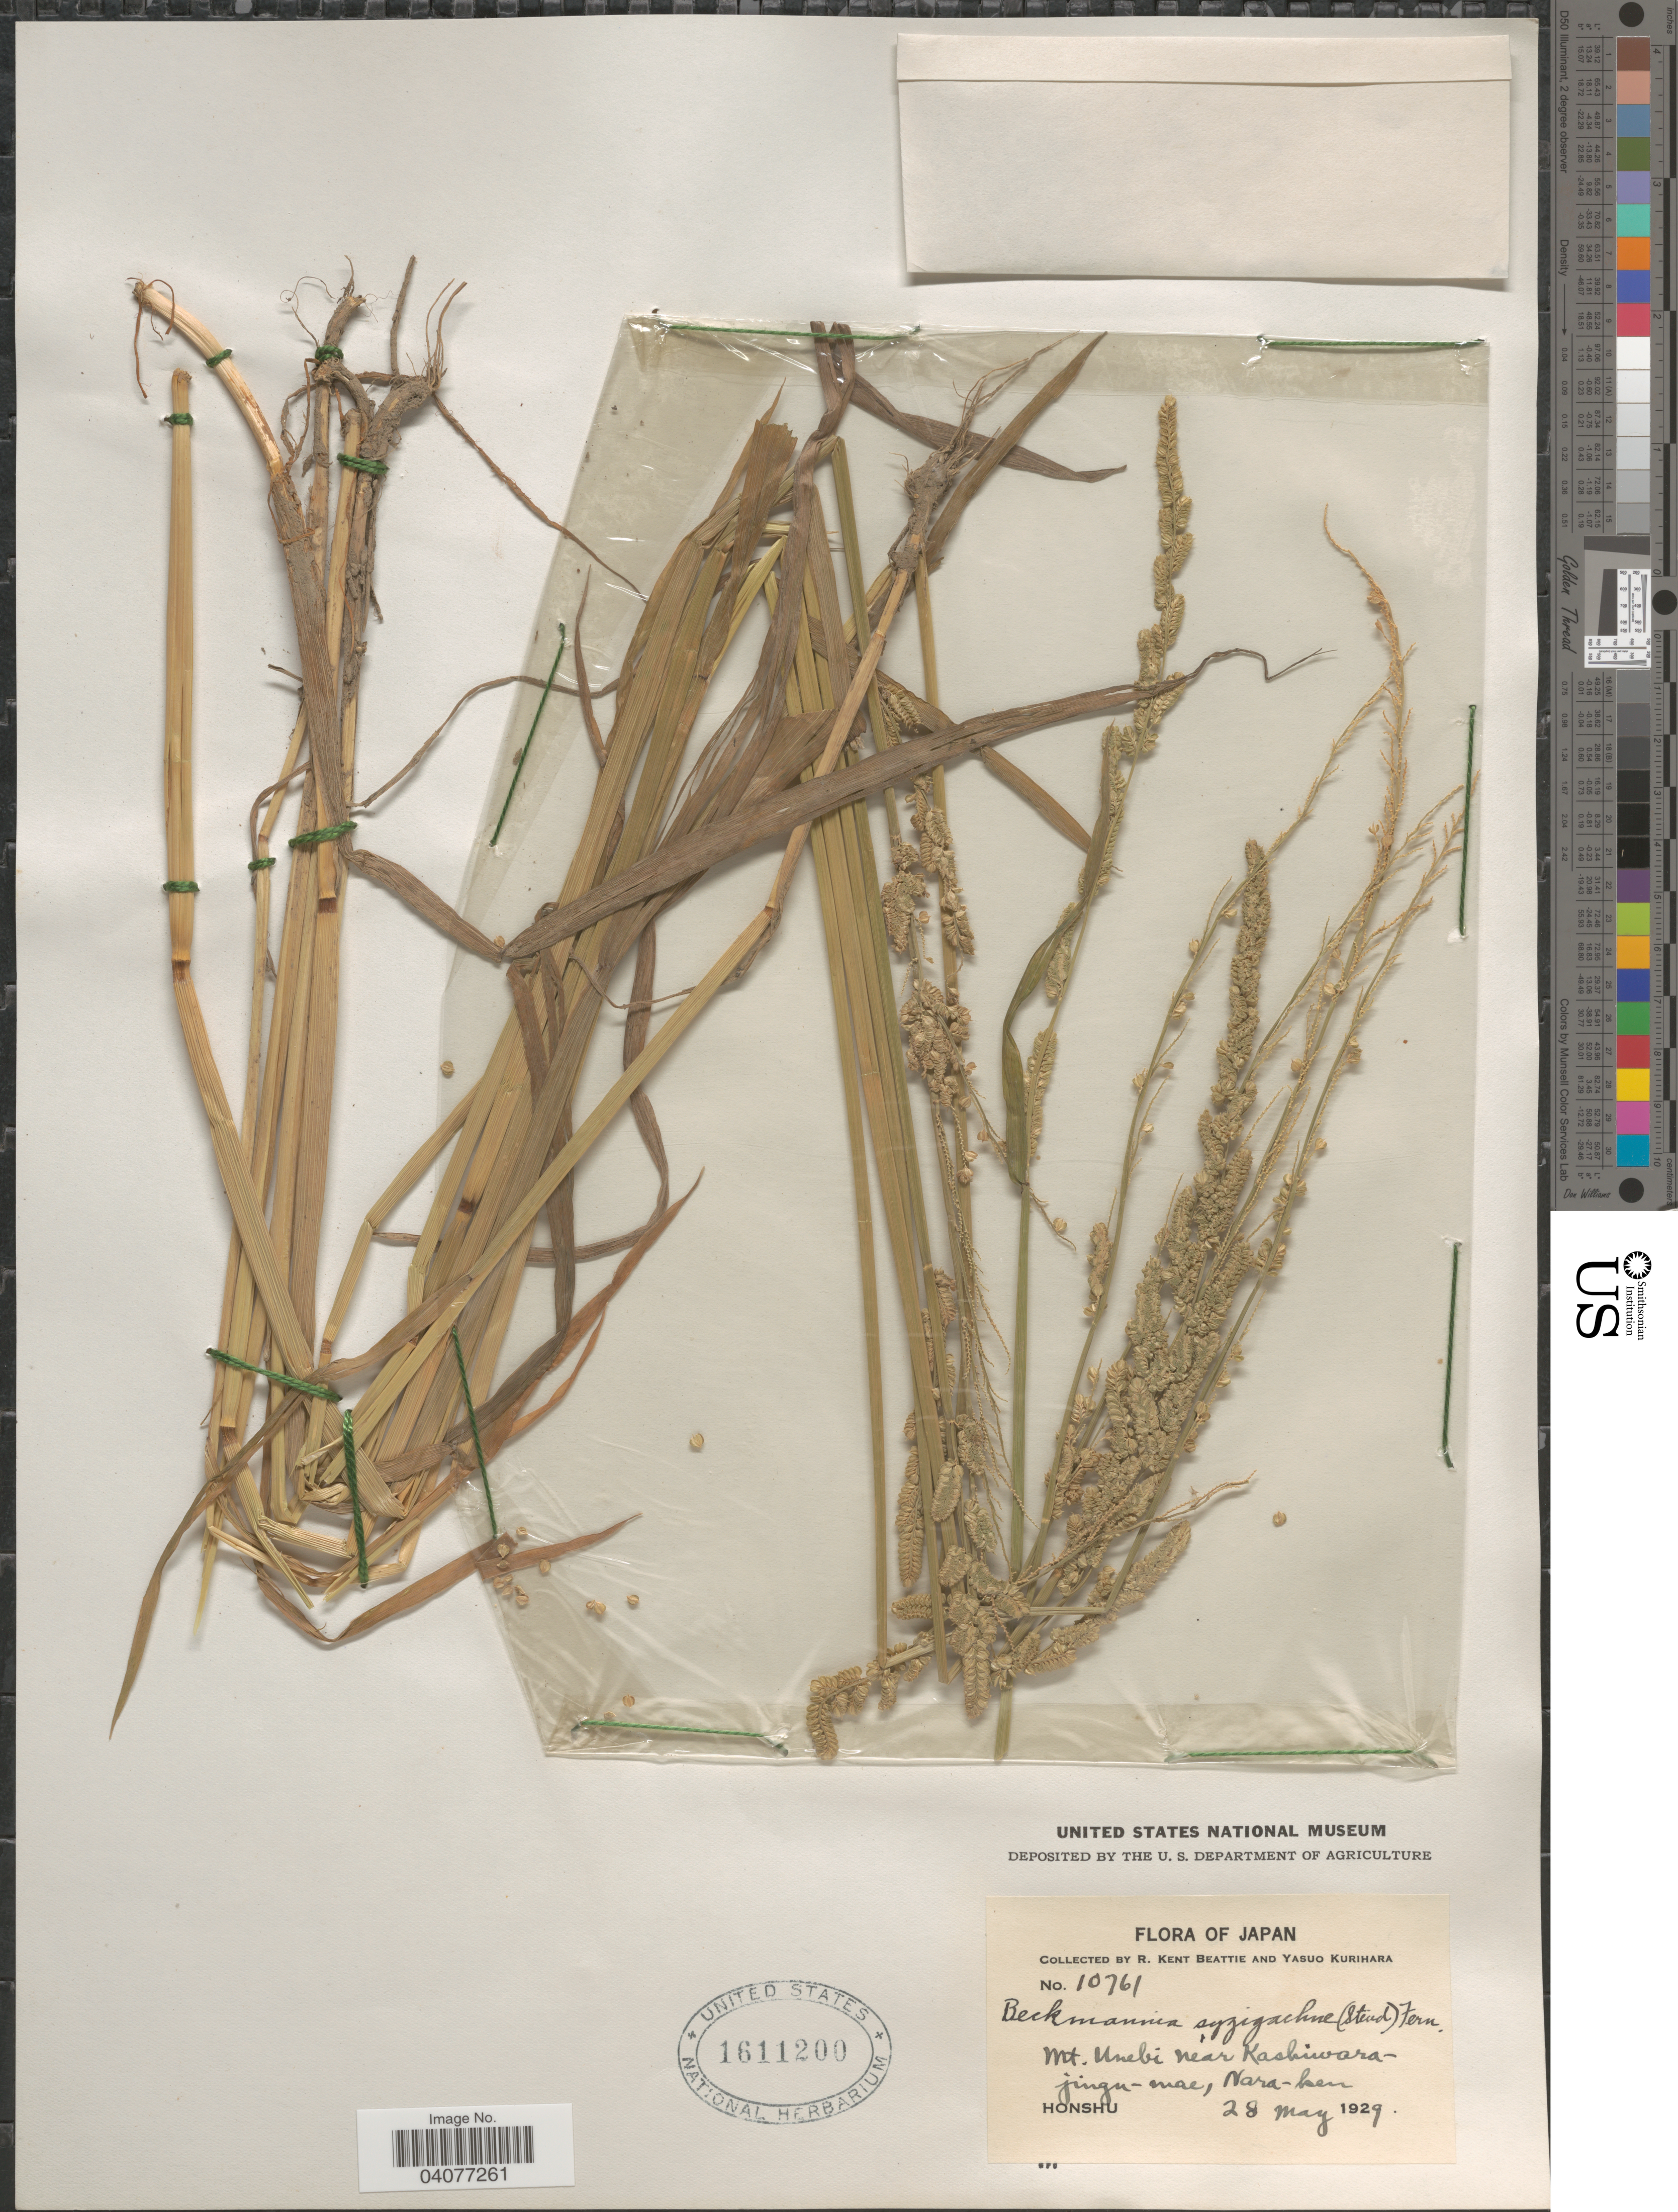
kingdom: Plantae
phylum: Tracheophyta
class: Liliopsida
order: Poales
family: Poaceae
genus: Beckmannia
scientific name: Beckmannia syzigachne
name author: (Steud.) Fernald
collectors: R. K. Beattie & Y. Kurihara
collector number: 10761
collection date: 1929-05-28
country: Japan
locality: Mt. Unebi near Kashiwara-jingu-mae, Nara-ken.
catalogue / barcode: US 1611200